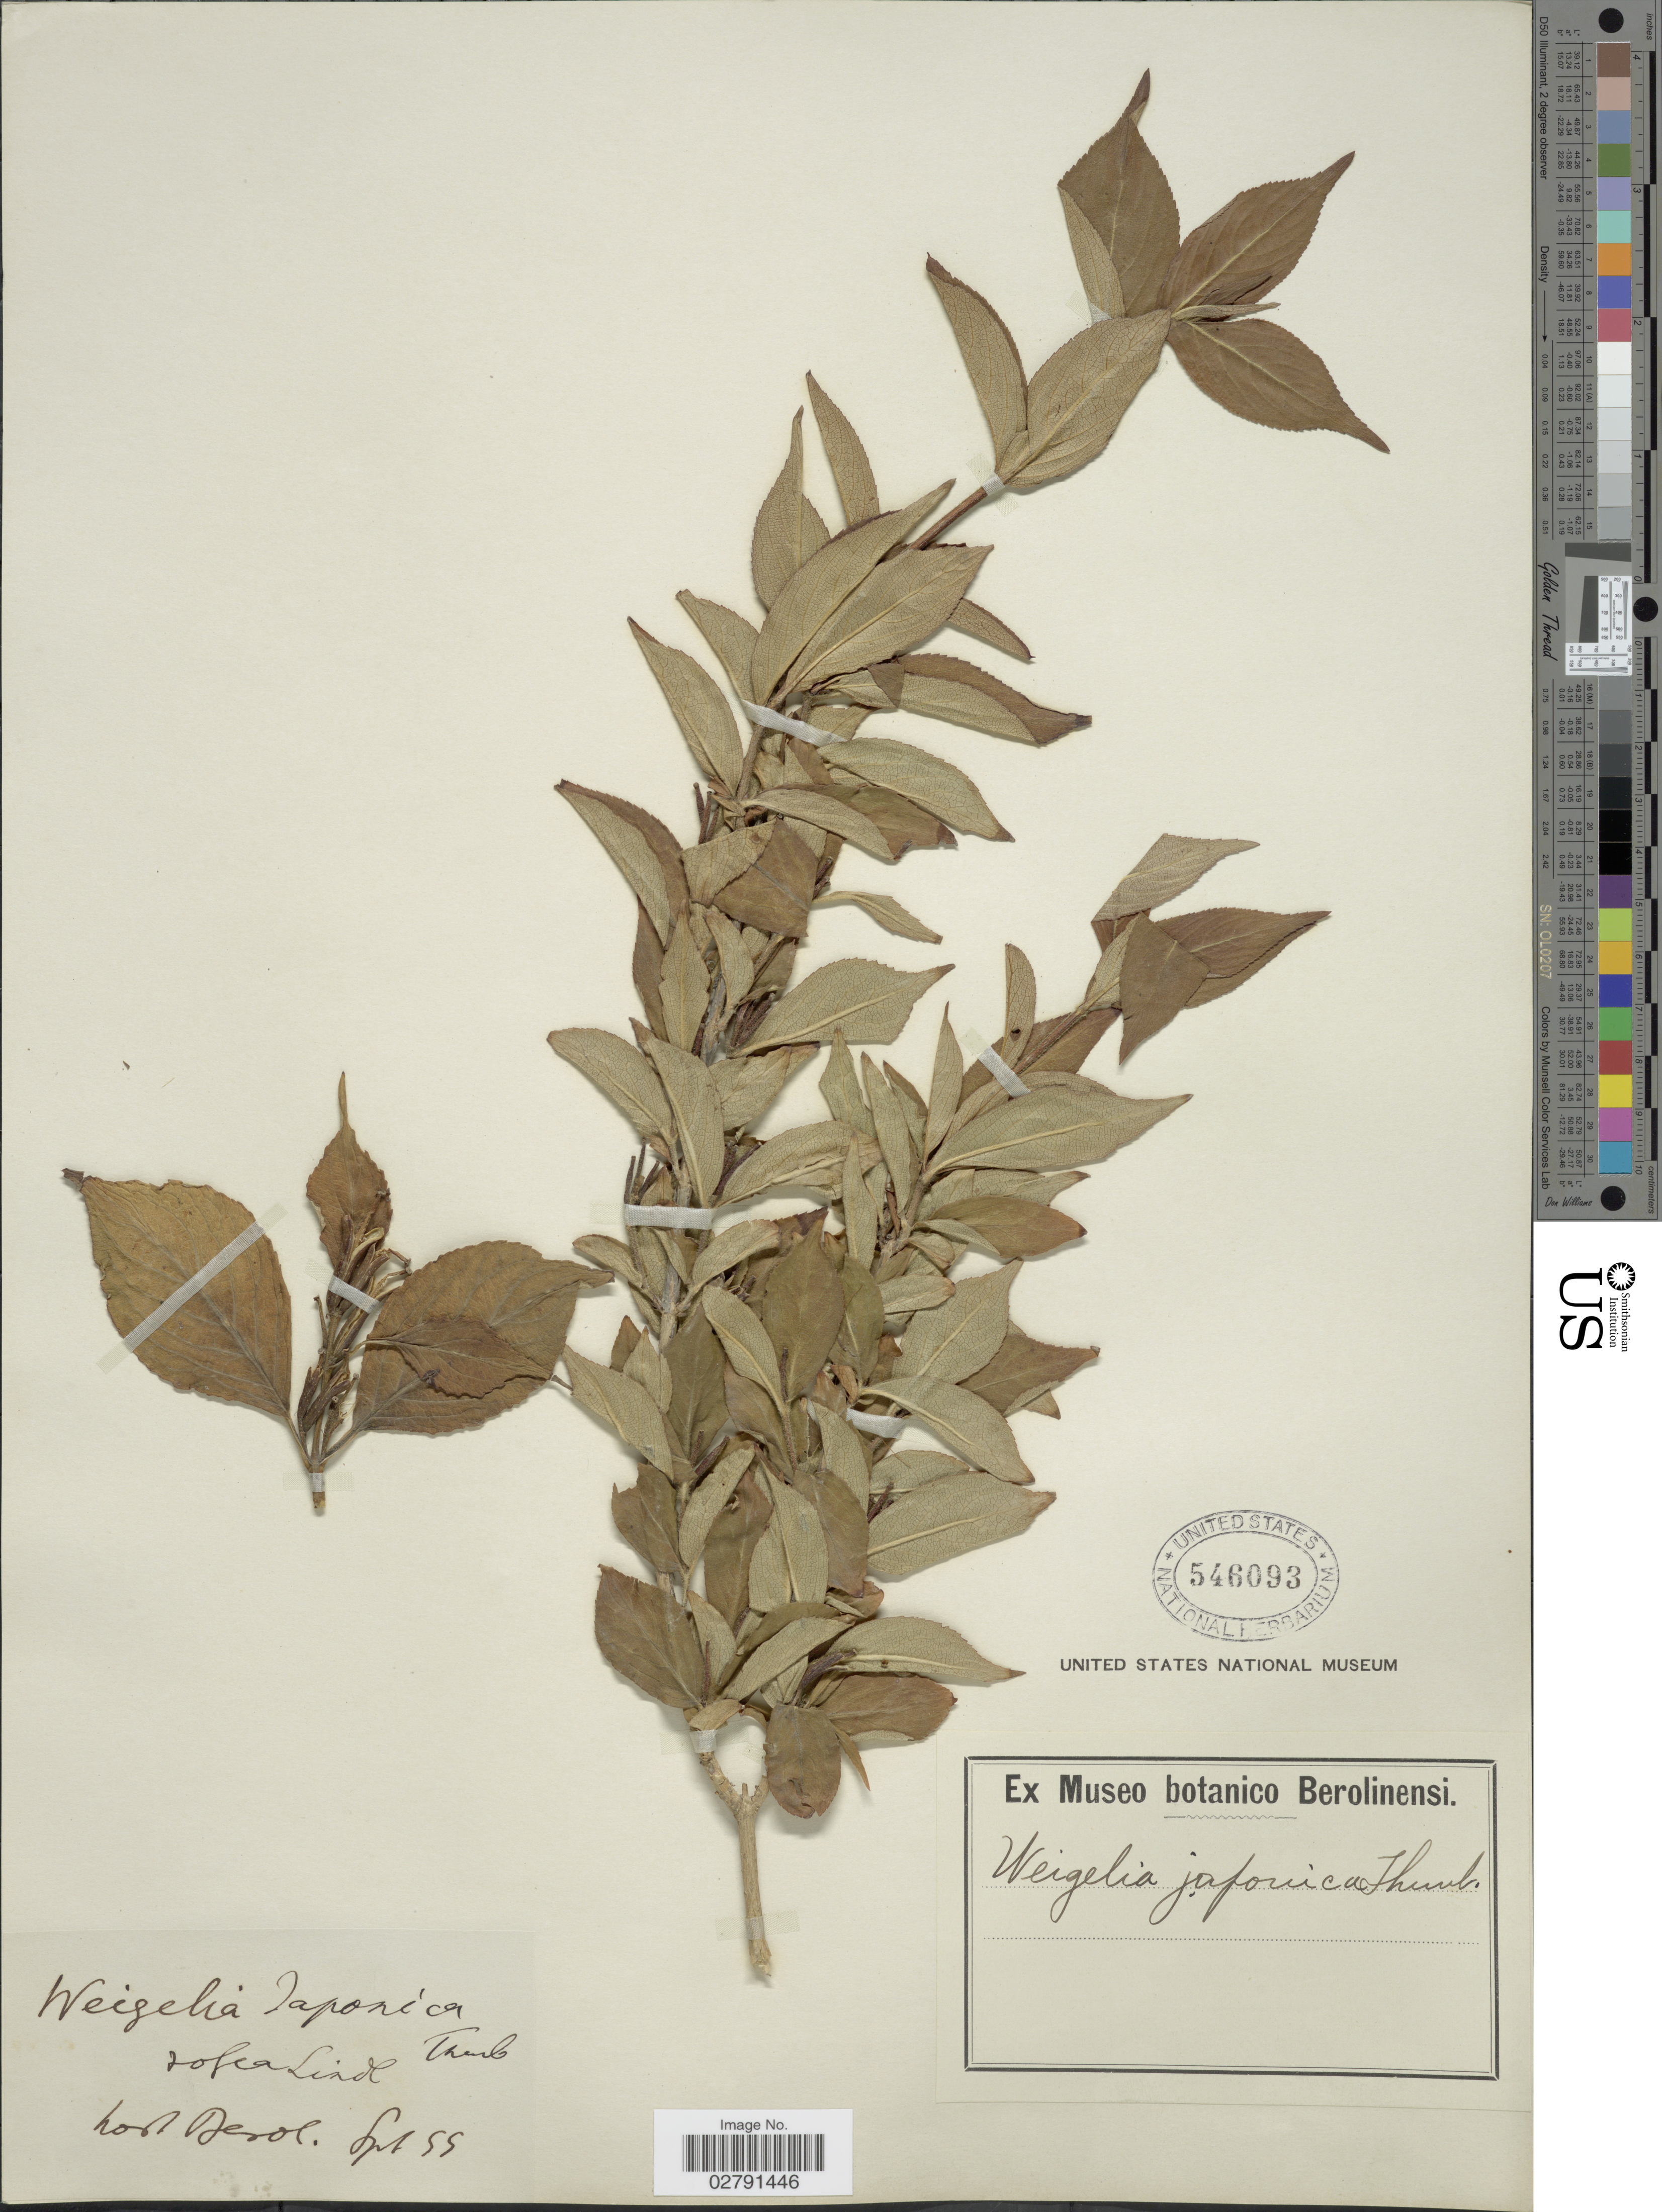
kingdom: Plantae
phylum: Tracheophyta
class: Magnoliopsida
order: Dipsacales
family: Caprifoliaceae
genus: Diervilla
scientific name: Diervilla japonica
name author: (Thunb.) DC.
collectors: ex Museo Botanico Berolinensi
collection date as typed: Transcribed d/m/y: /9/55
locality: Hort Berol.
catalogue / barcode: US 546093